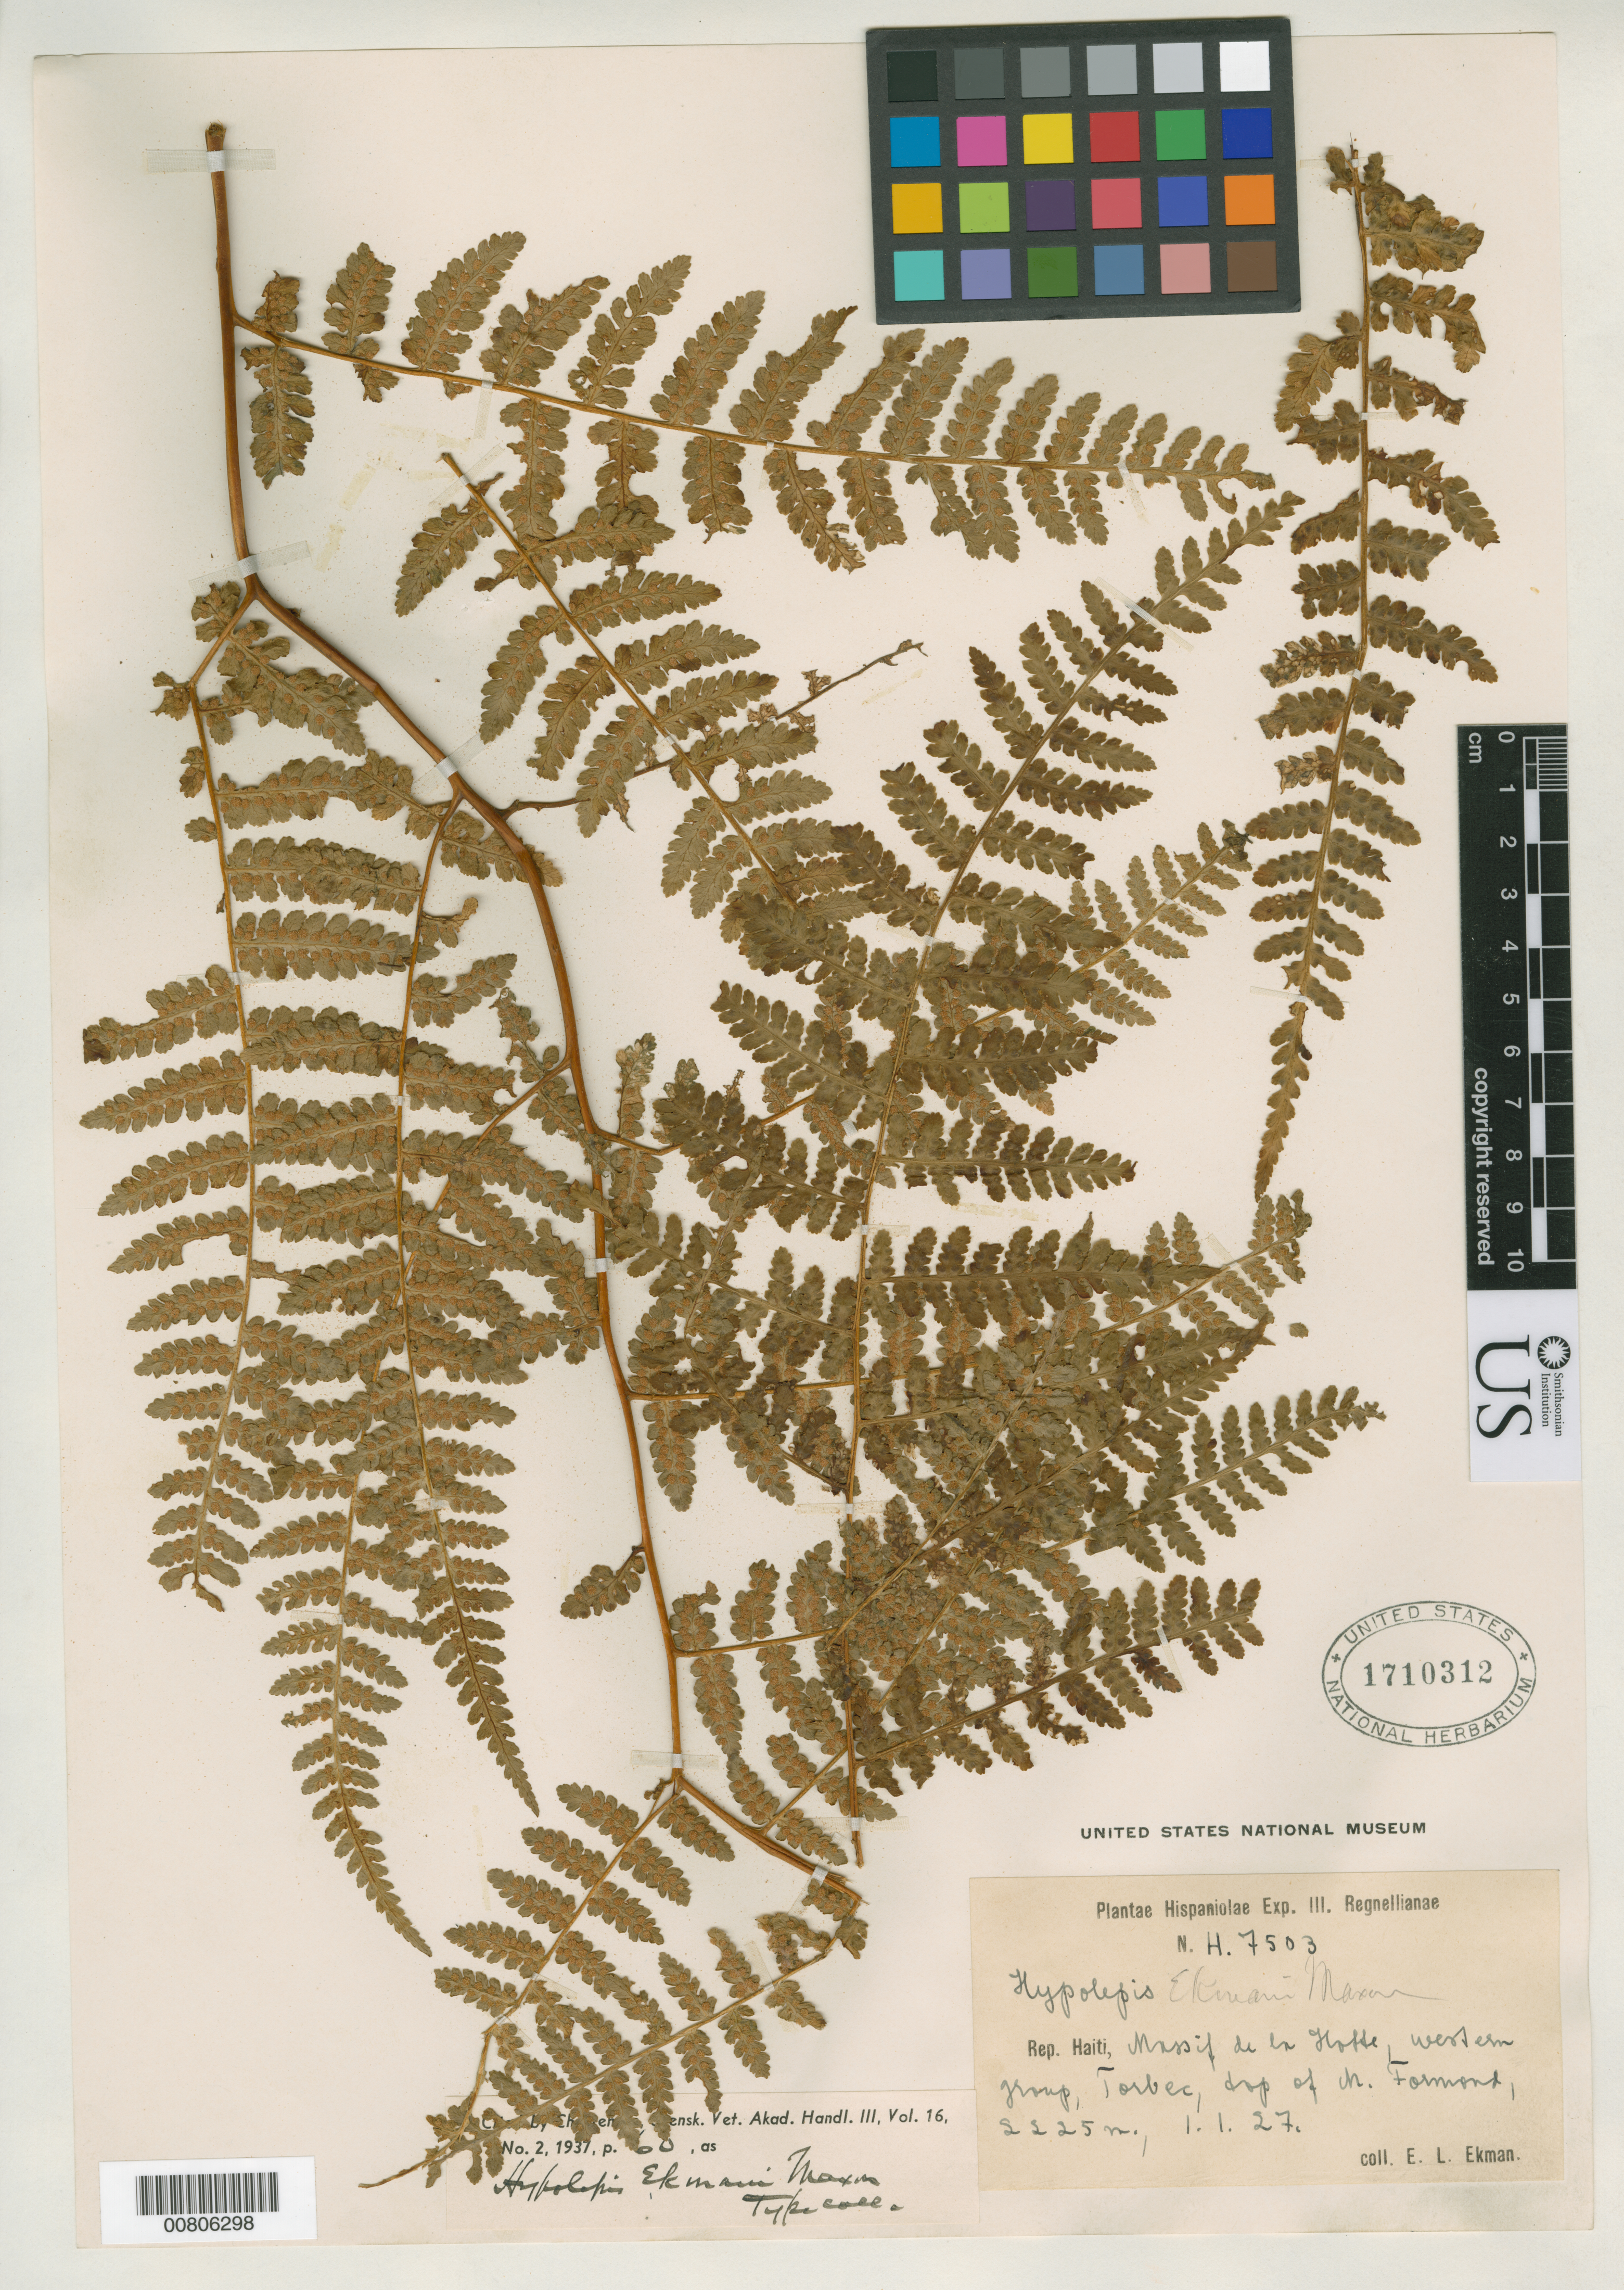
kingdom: Plantae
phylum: Tracheophyta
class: Polypodiopsida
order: Polypodiales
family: Dennstaedtiaceae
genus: Hypolepis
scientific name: Hypolepis ekmanii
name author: Maxon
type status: Isotype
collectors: E. L. Ekman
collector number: H7503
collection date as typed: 01 Jan 1927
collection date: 1927-01-01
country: Haiti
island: Hispaniola Island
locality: Torbec, top of Mt. Formon.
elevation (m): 2225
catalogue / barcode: US 1710312